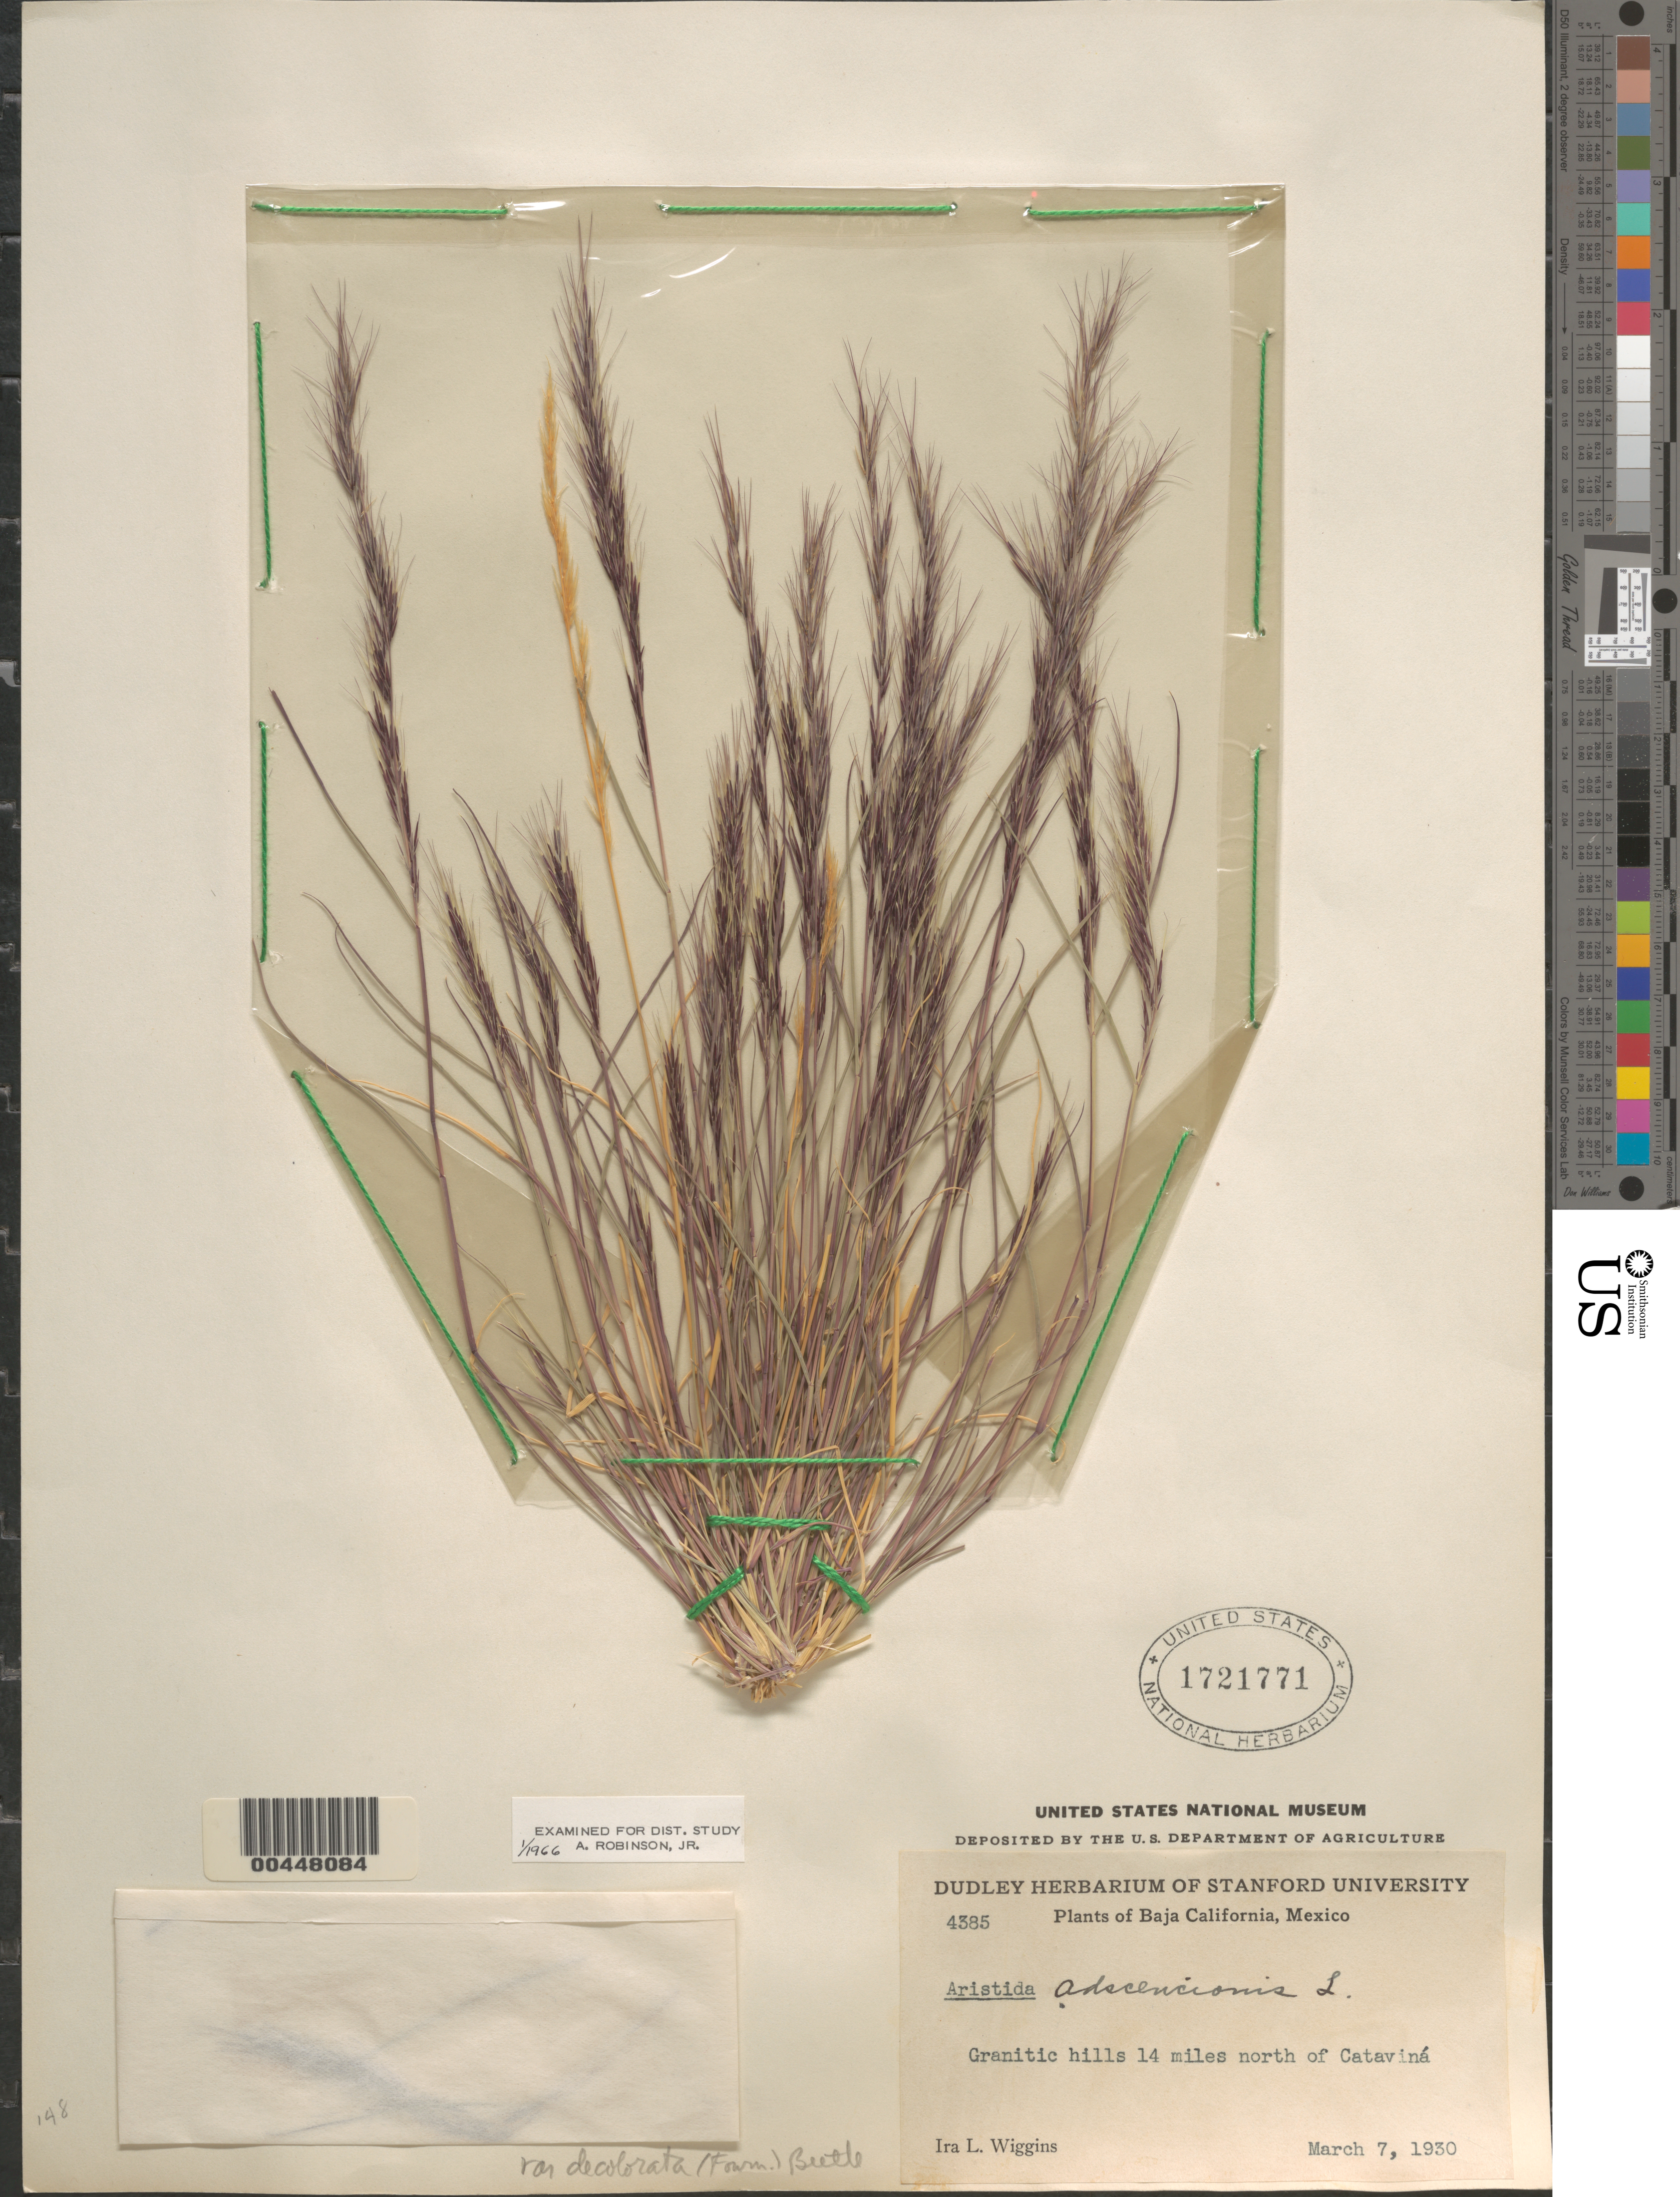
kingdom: Plantae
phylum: Tracheophyta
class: Liliopsida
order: Poales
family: Poaceae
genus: Aristida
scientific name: Aristida adscensionis var. decolorata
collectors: I. L. Wiggins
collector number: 4385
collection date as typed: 7 Mar 1930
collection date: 1930-03-07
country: Mexico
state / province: Baja California Sur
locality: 14 mi N of Cataviná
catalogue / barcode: US 1721771